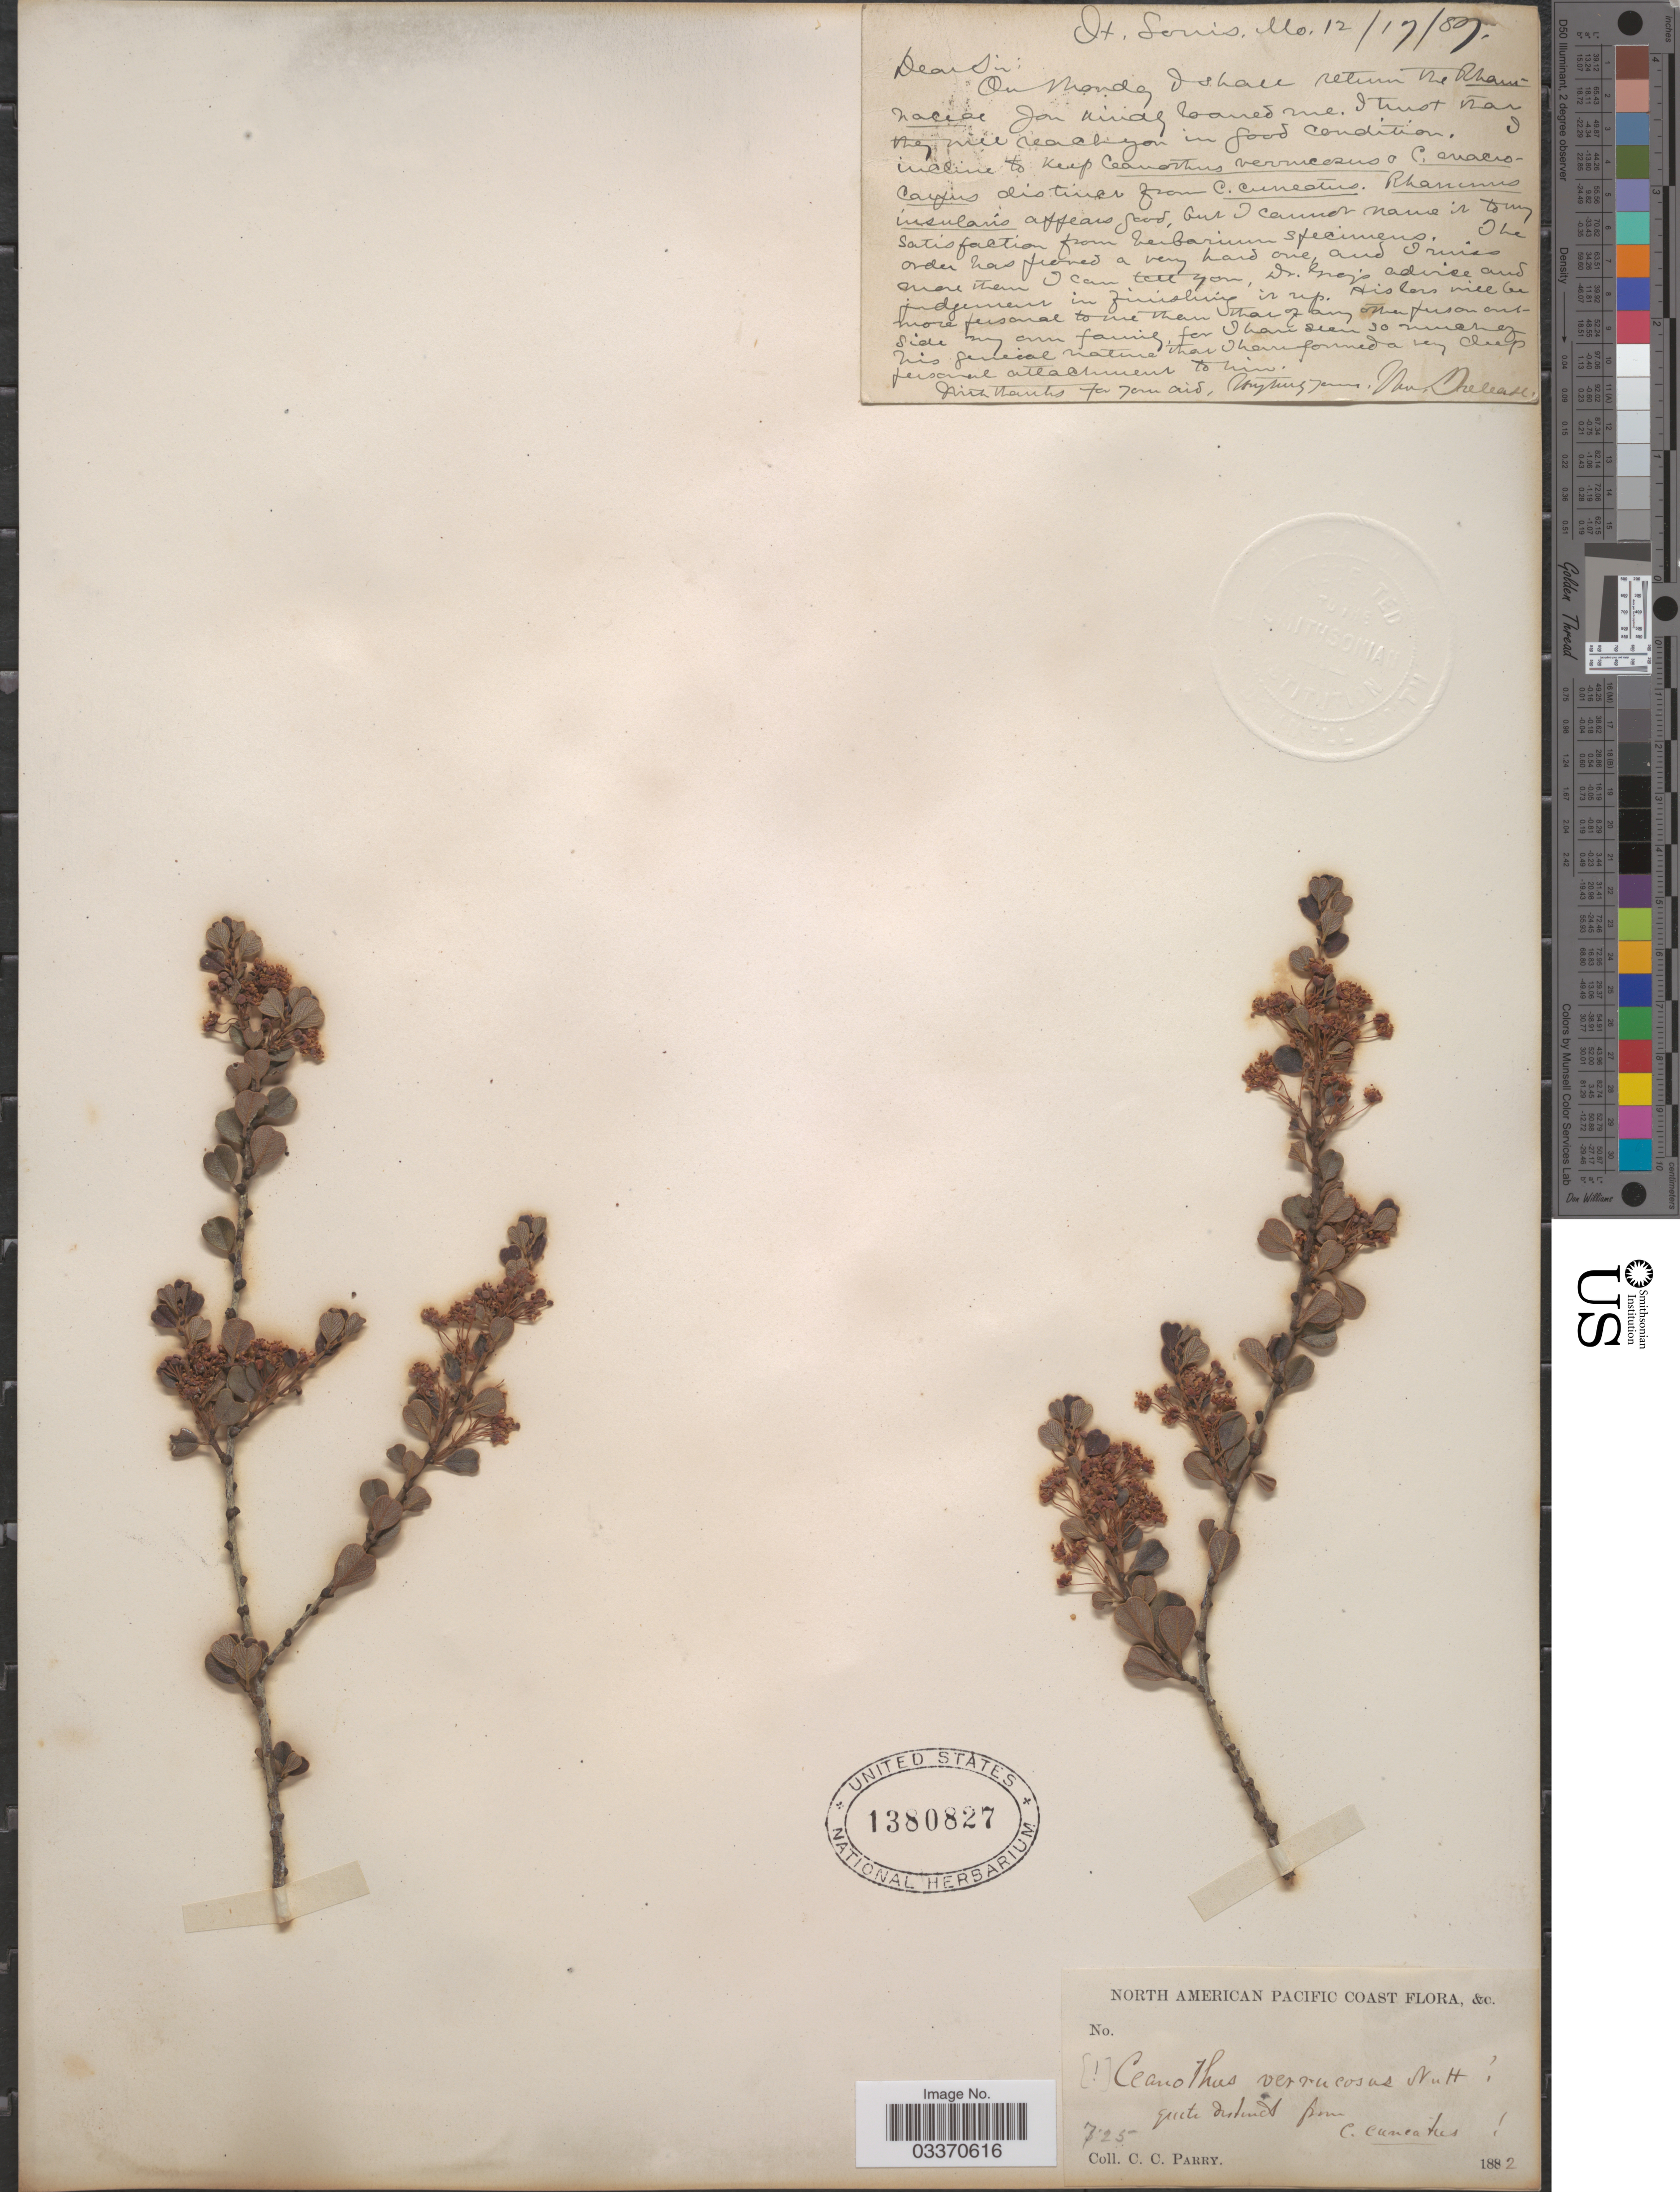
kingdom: Plantae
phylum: Tracheophyta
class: Magnoliopsida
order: Rosales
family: Rhamnaceae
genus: Ceanothus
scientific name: Ceanothus verrucosus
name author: Nutt.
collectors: C. C. Parry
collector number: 725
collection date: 1882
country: United States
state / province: Missouri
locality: North American Pacific Coast.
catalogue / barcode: US 1380827